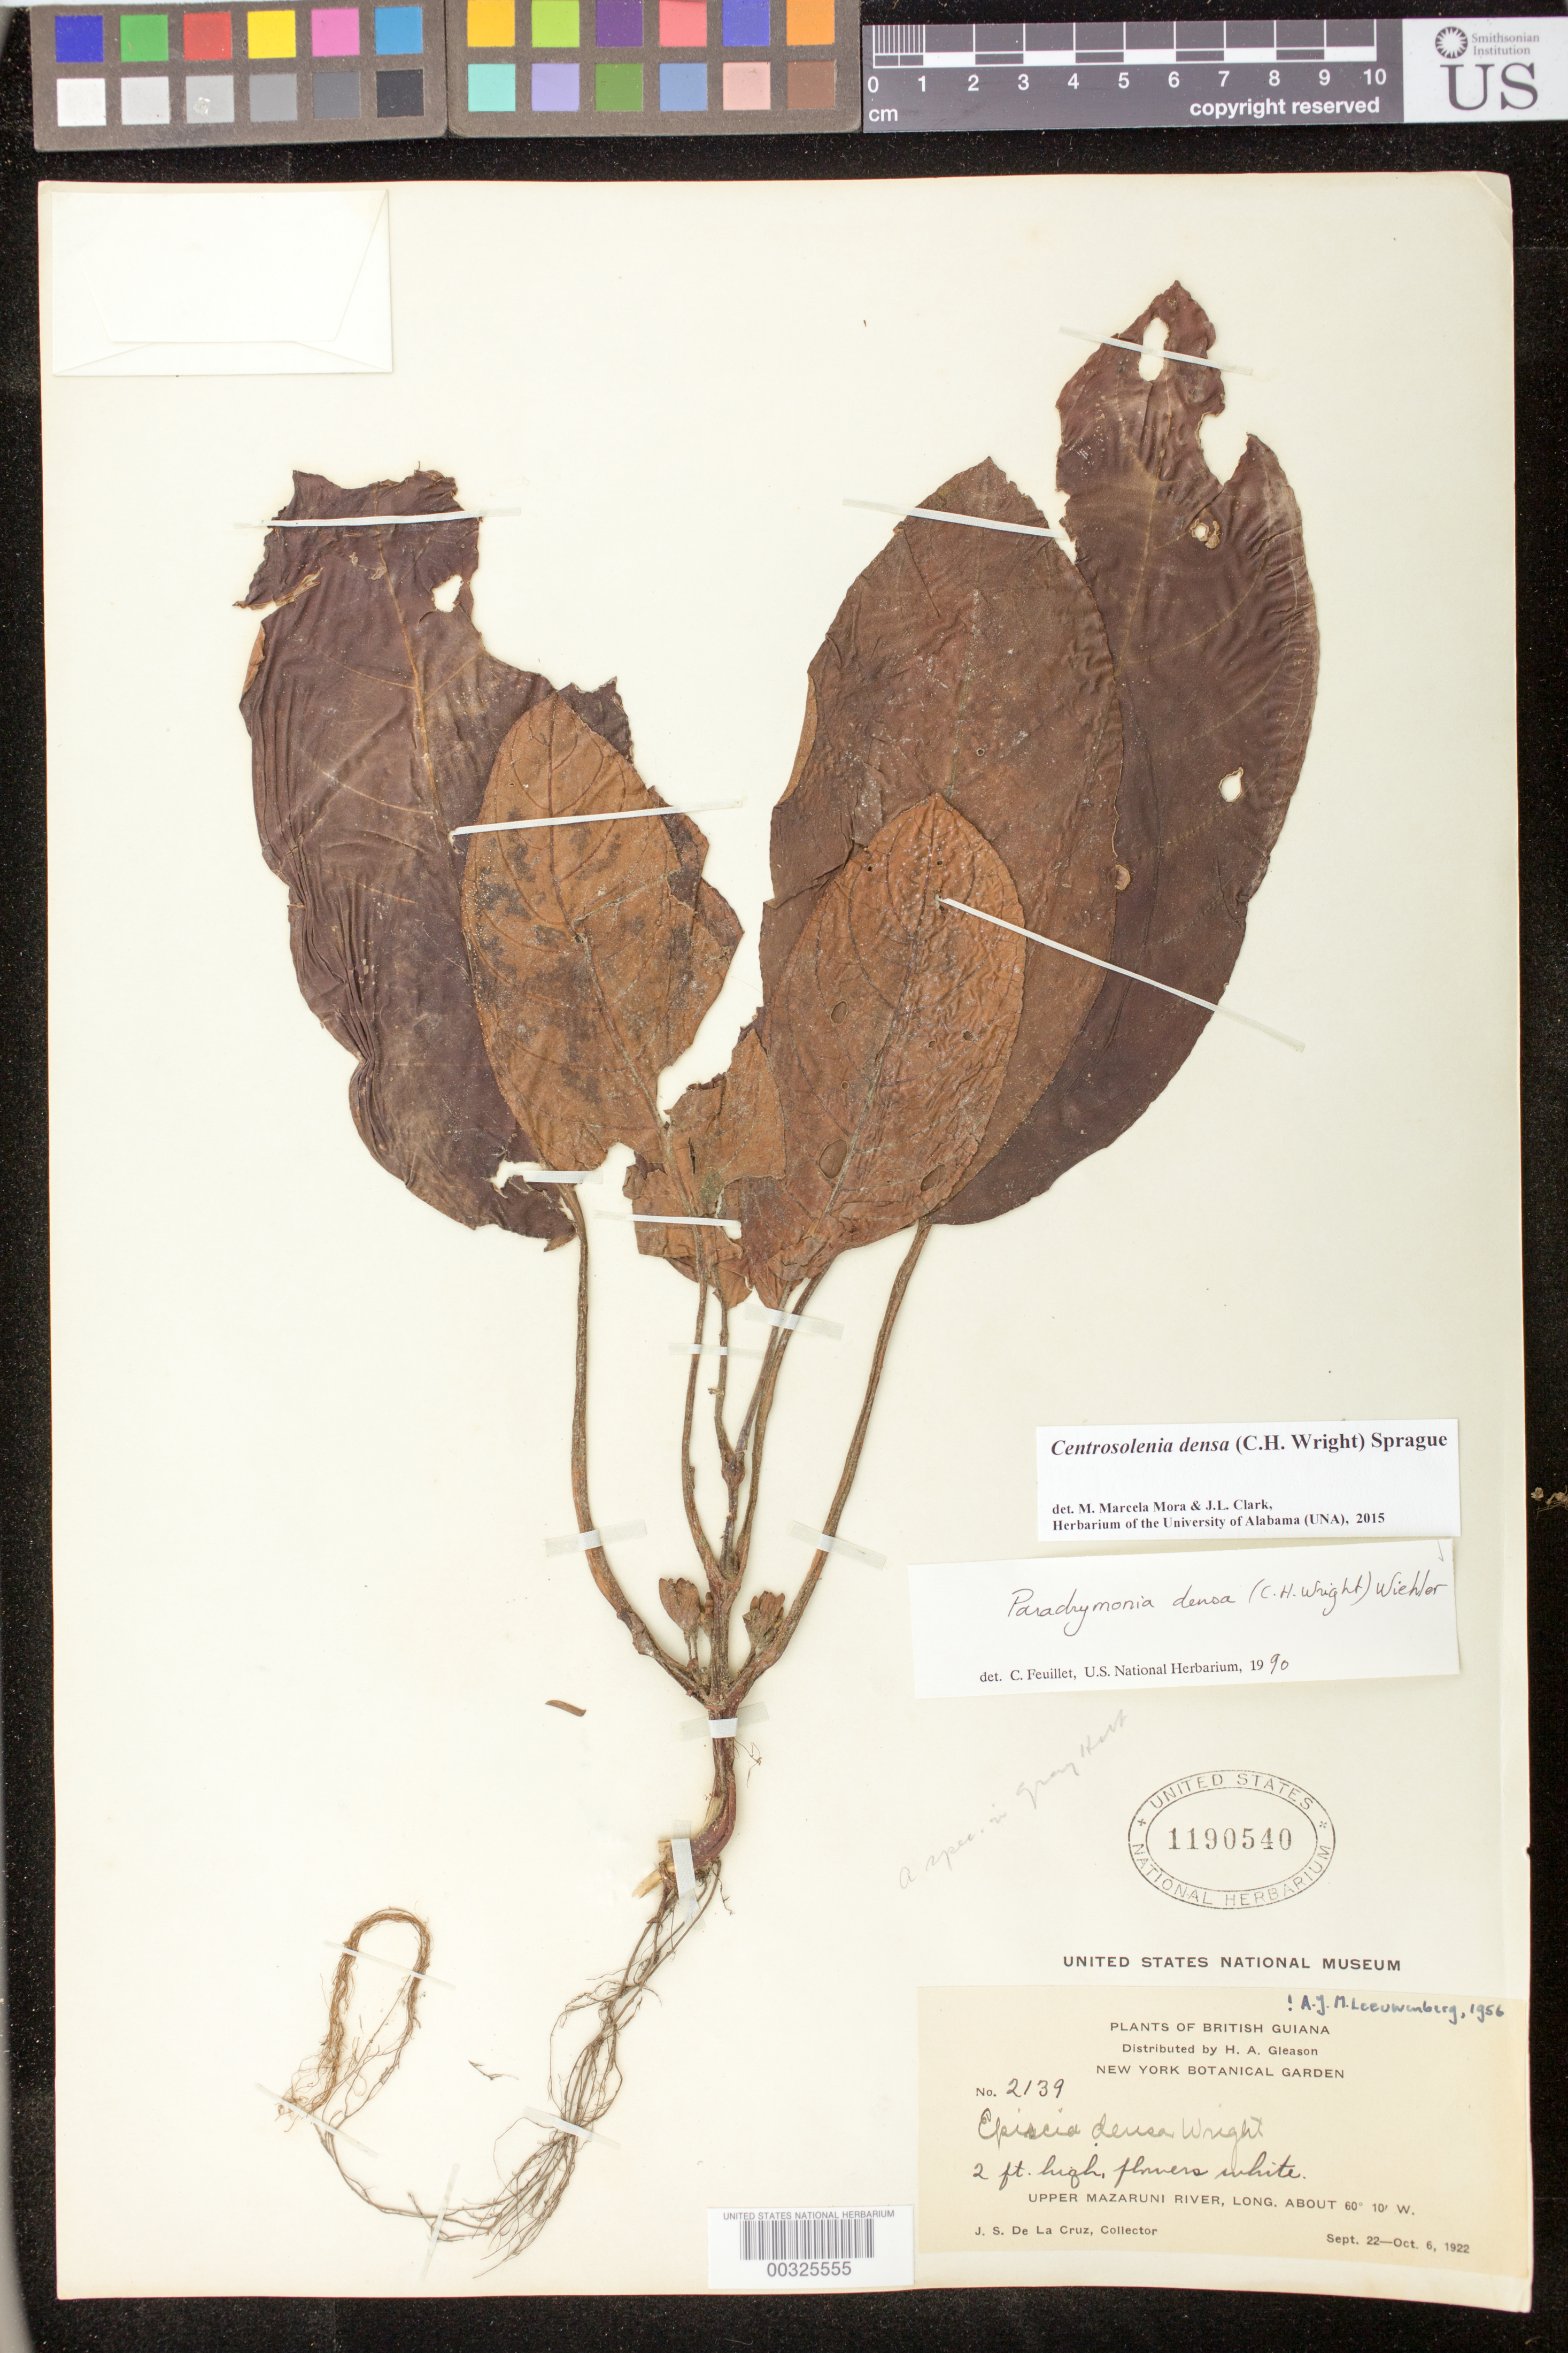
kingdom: Plantae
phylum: Tracheophyta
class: Magnoliopsida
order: Lamiales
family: Gesneriaceae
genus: Centrosolenia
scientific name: Centrosolenia densa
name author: (C.H. Wright) Sprague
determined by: Mora, M. M.; Clark, J. L.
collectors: J. S. de la Cruz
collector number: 2139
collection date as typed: Sep-Oct 1922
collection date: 1922-09/1922-10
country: Guyana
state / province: Cuyuni-Mazaruni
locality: Upper Mazaruni River, long. about 60° 10' W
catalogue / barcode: US 1190540